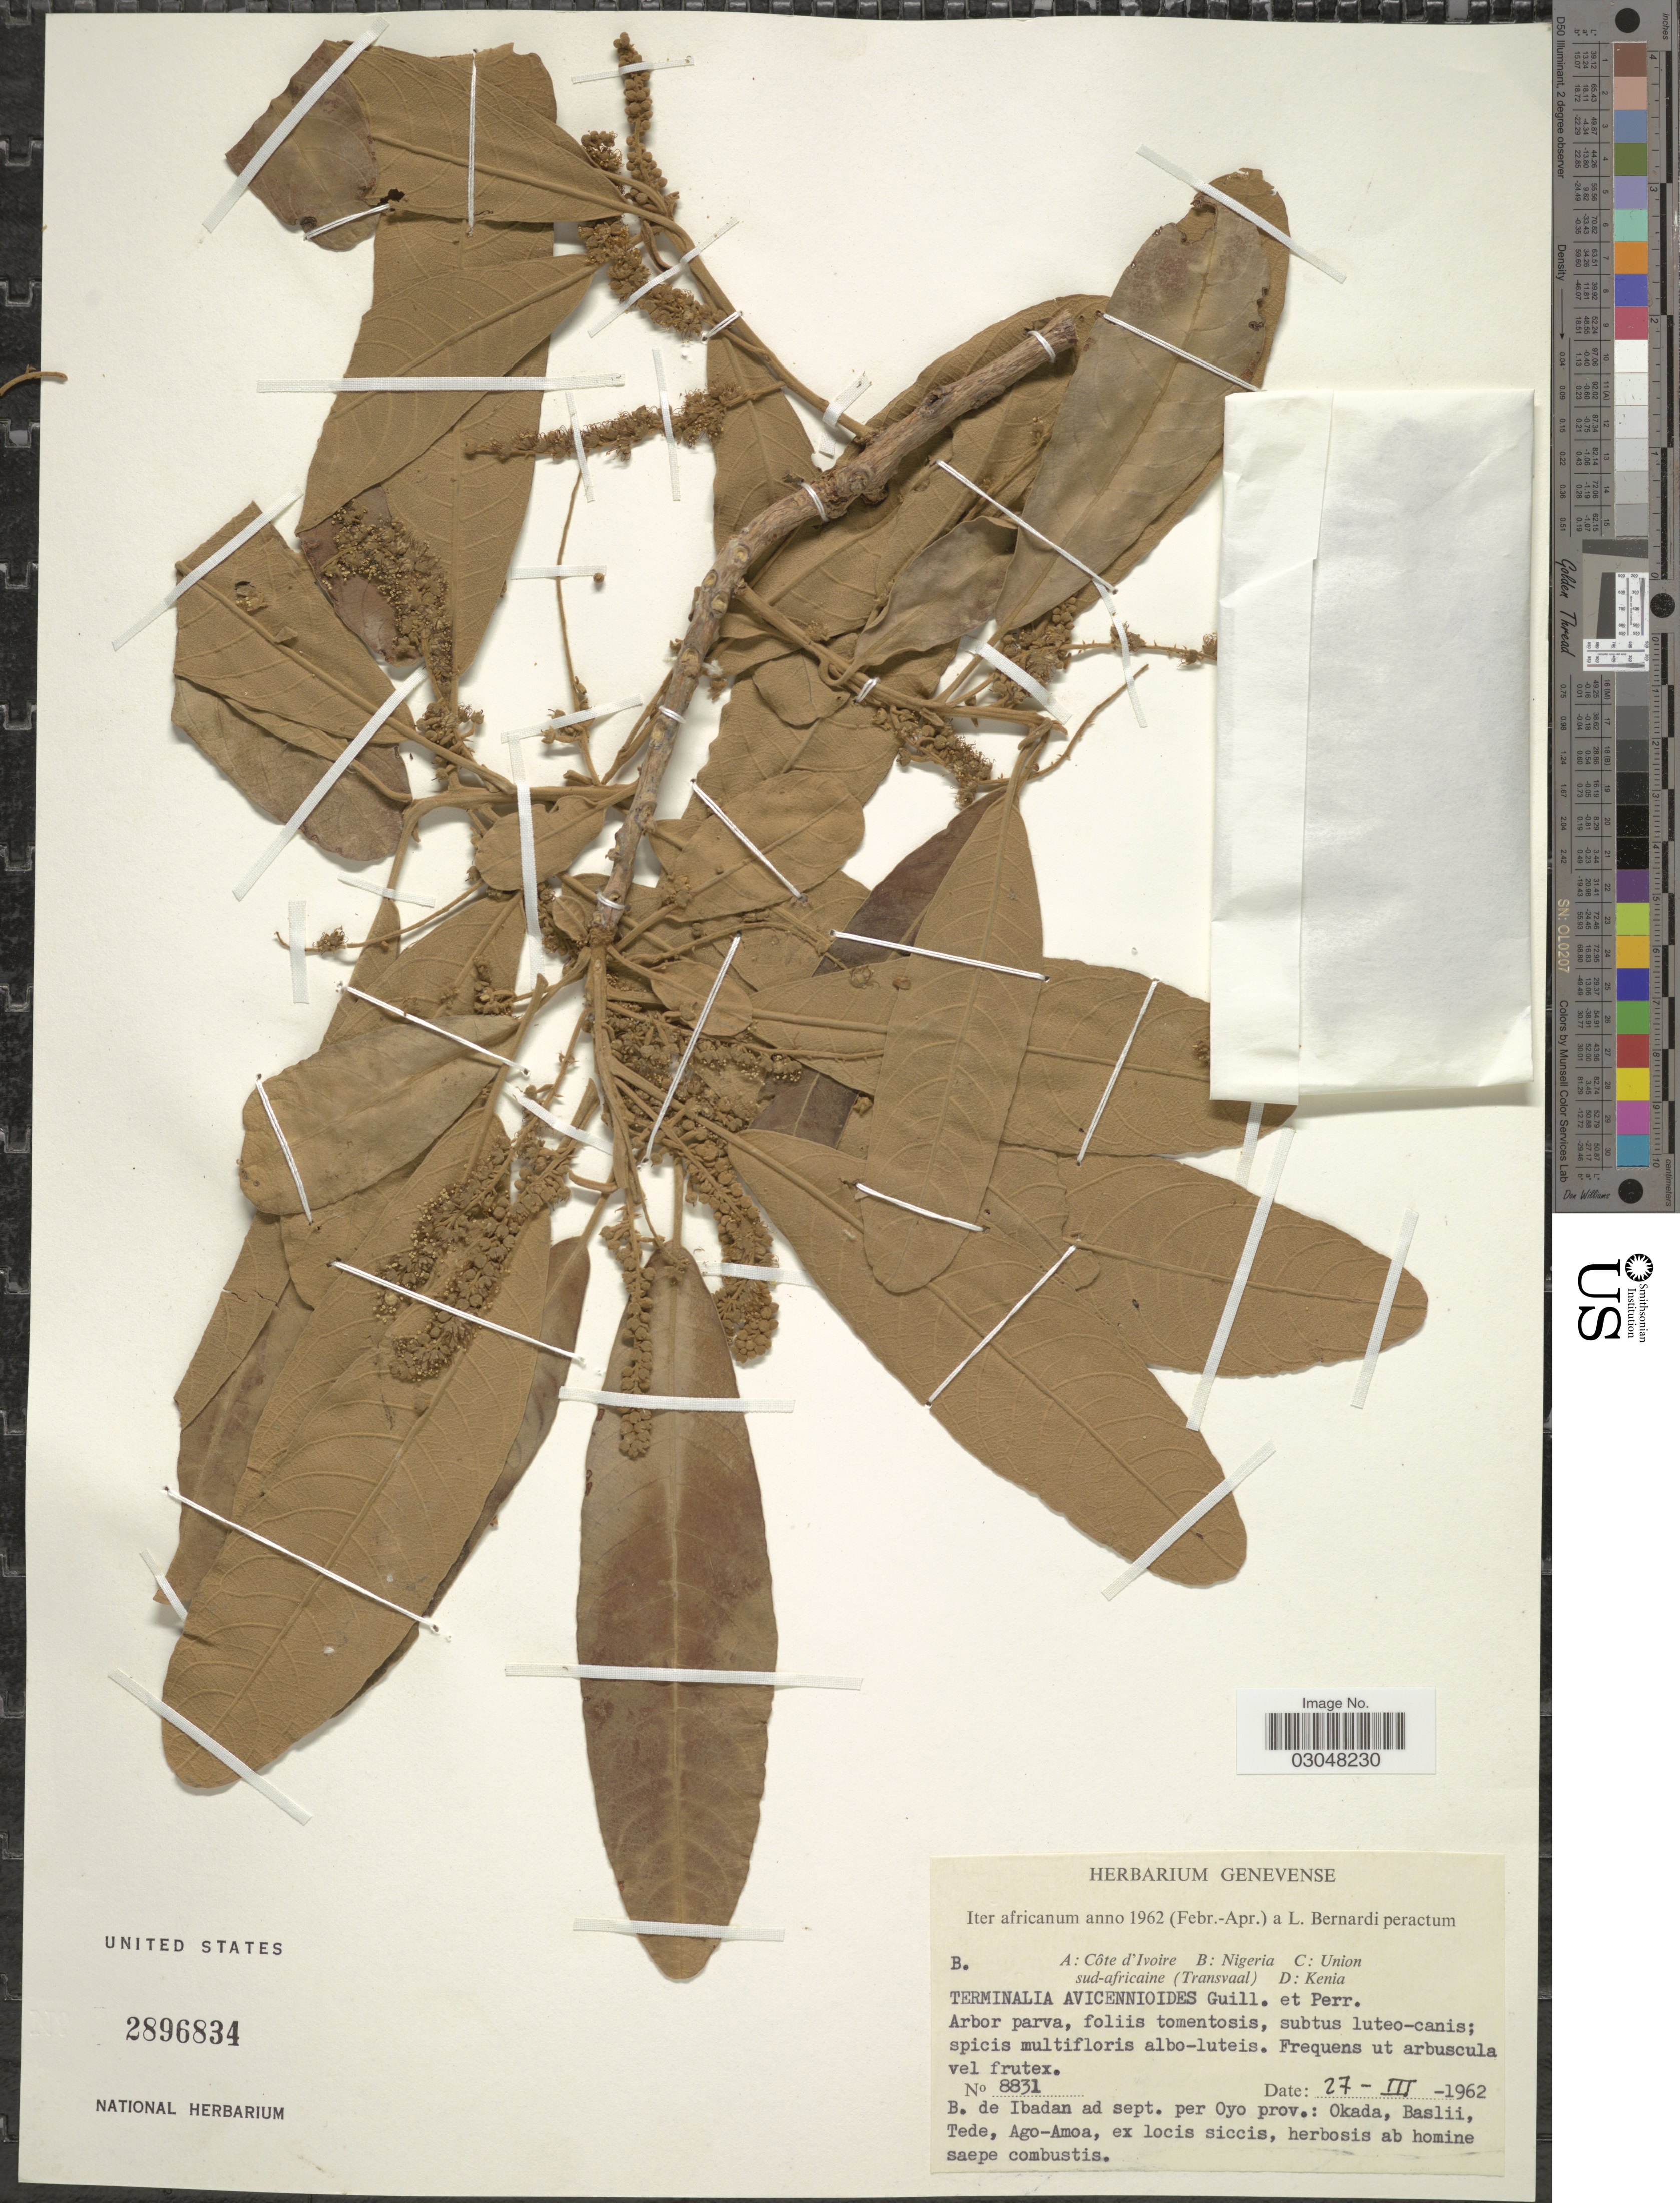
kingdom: Plantae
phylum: Tracheophyta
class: Magnoliopsida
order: Myrtales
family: Combretaceae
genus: Terminalia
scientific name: Terminalia avicennioides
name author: Guill. & Perr.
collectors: L. Bernardi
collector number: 8831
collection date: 1962-03-27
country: Nigeria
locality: Ibadan ad sept. per Oyo prov.: Okada, Baslii, Tede, Ago-Amoa.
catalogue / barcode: US 2896834